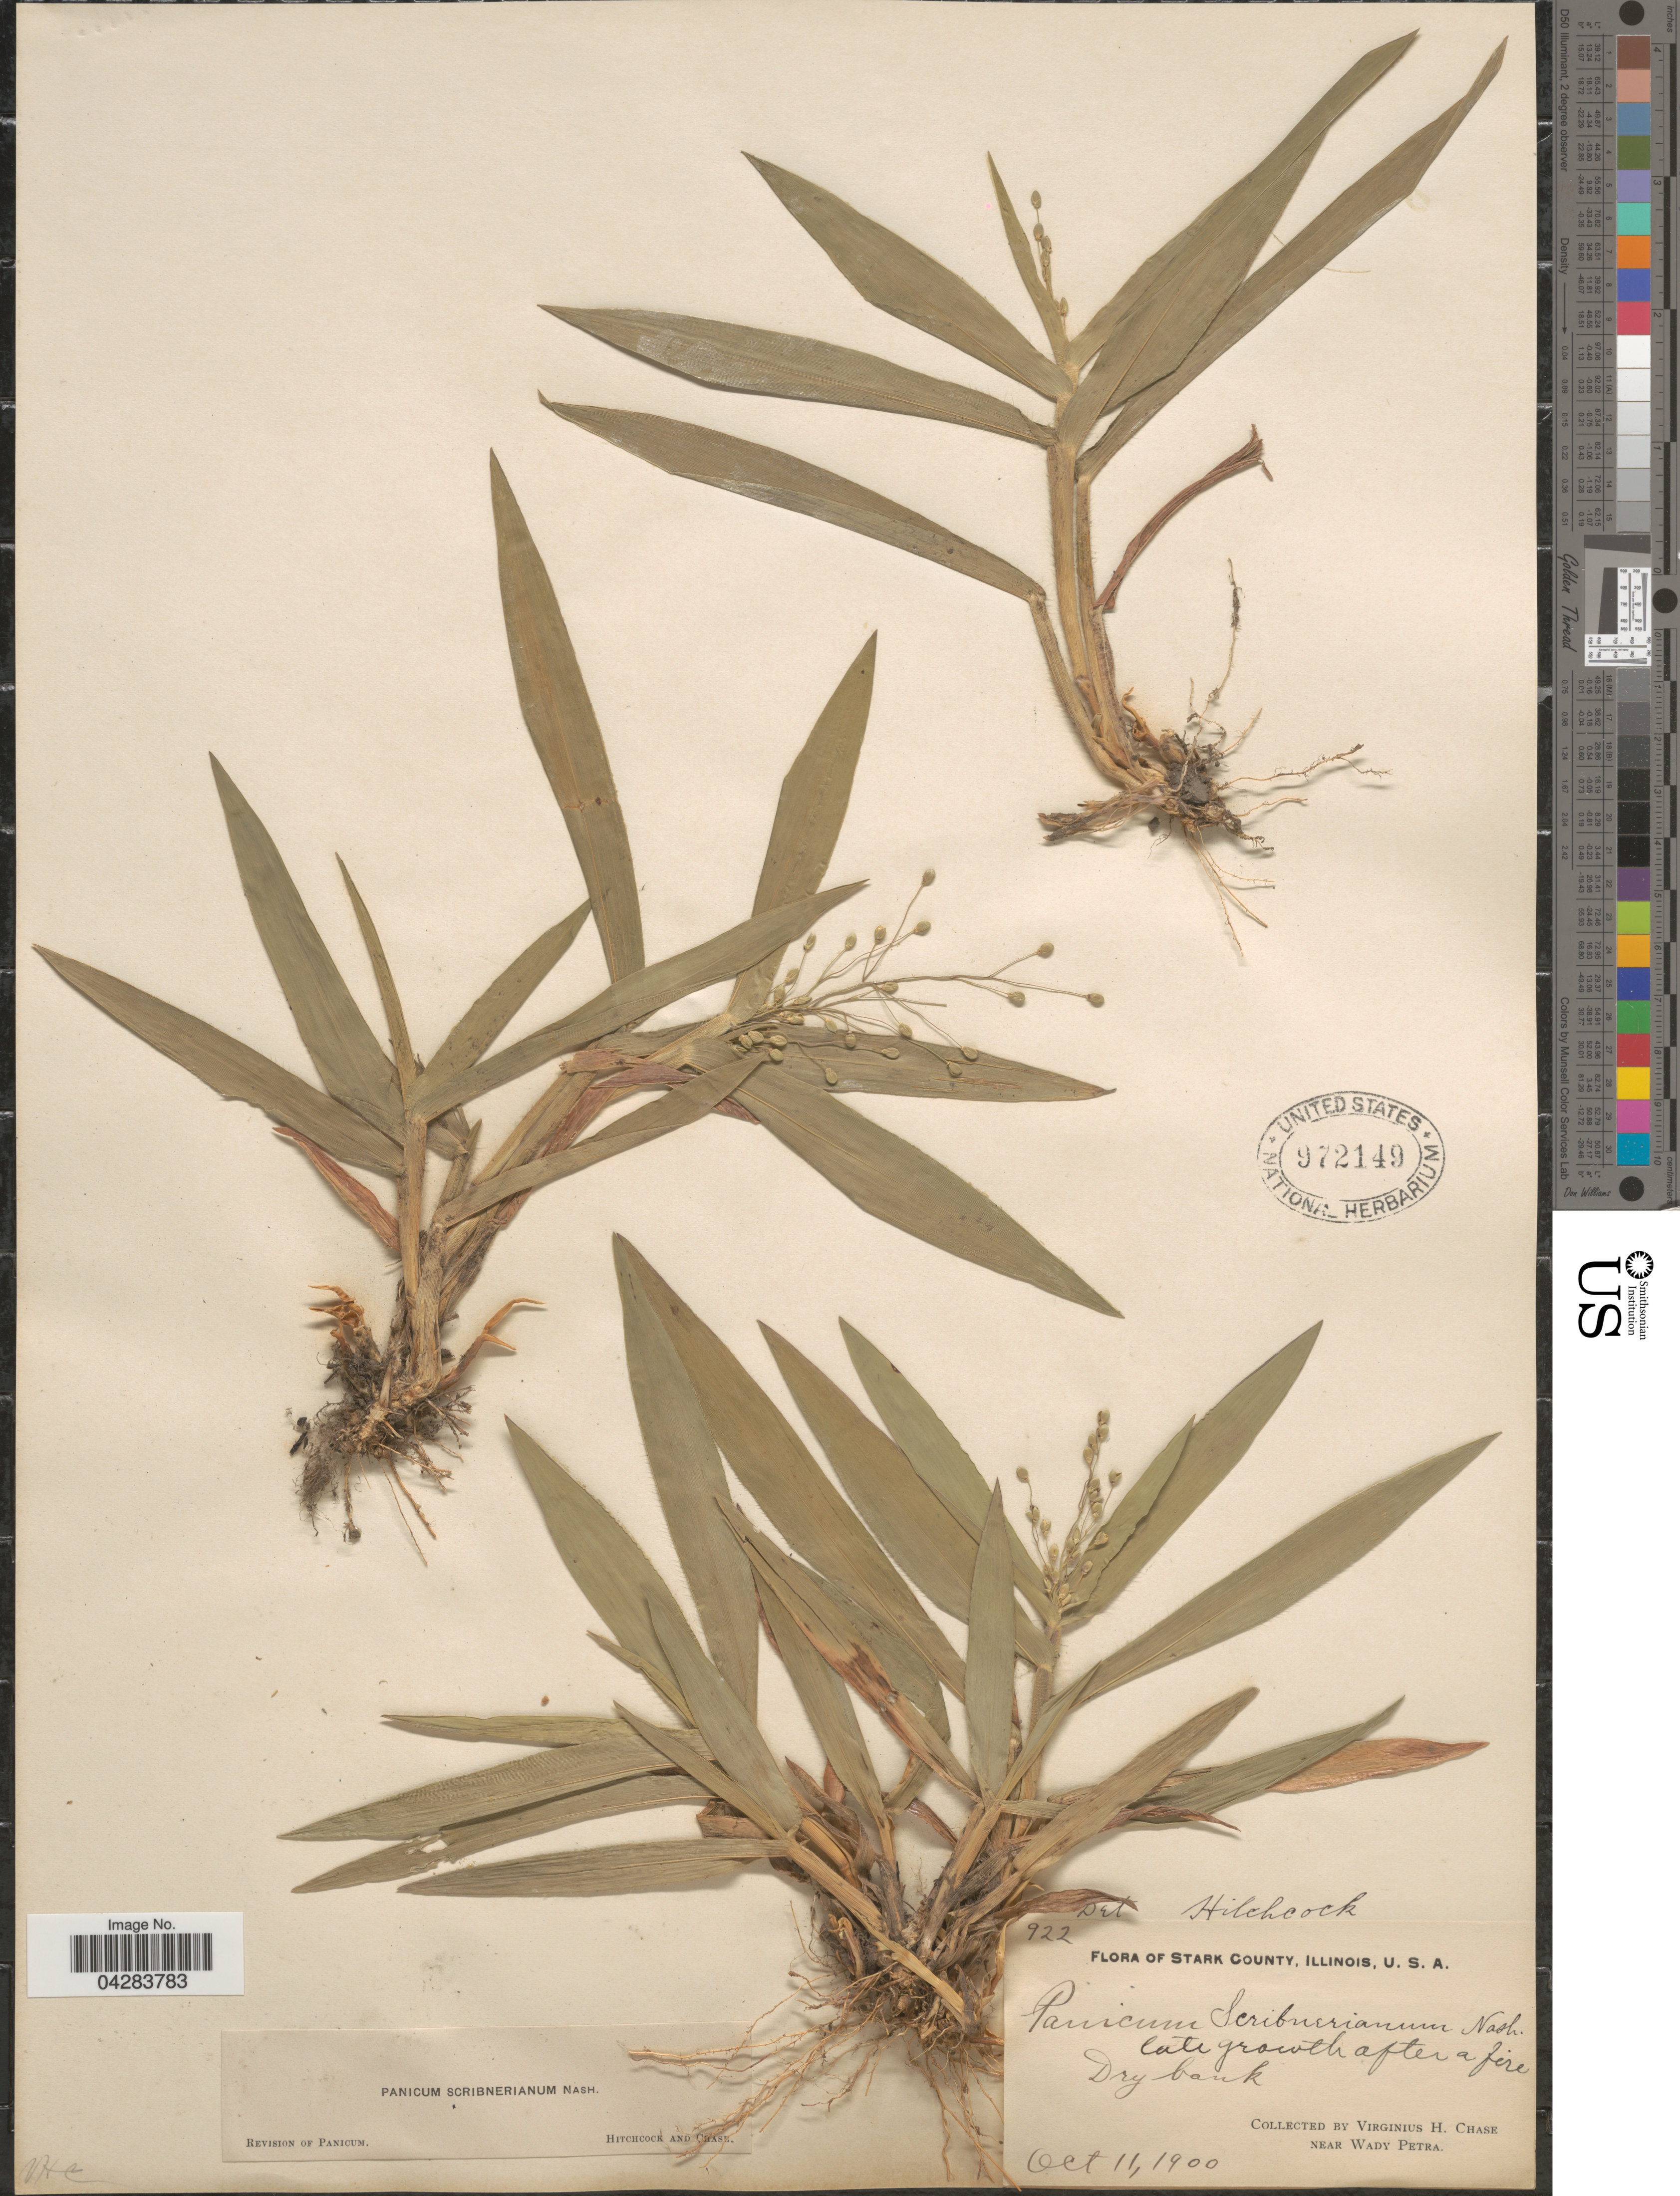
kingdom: Plantae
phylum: Tracheophyta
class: Liliopsida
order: Poales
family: Poaceae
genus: Dichanthelium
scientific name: Dichanthelium oligosanthes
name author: (Schult.) Gould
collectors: V. H. Chase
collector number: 922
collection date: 1900-10-11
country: United States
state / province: Illinois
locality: Stark County.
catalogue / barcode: US 972149